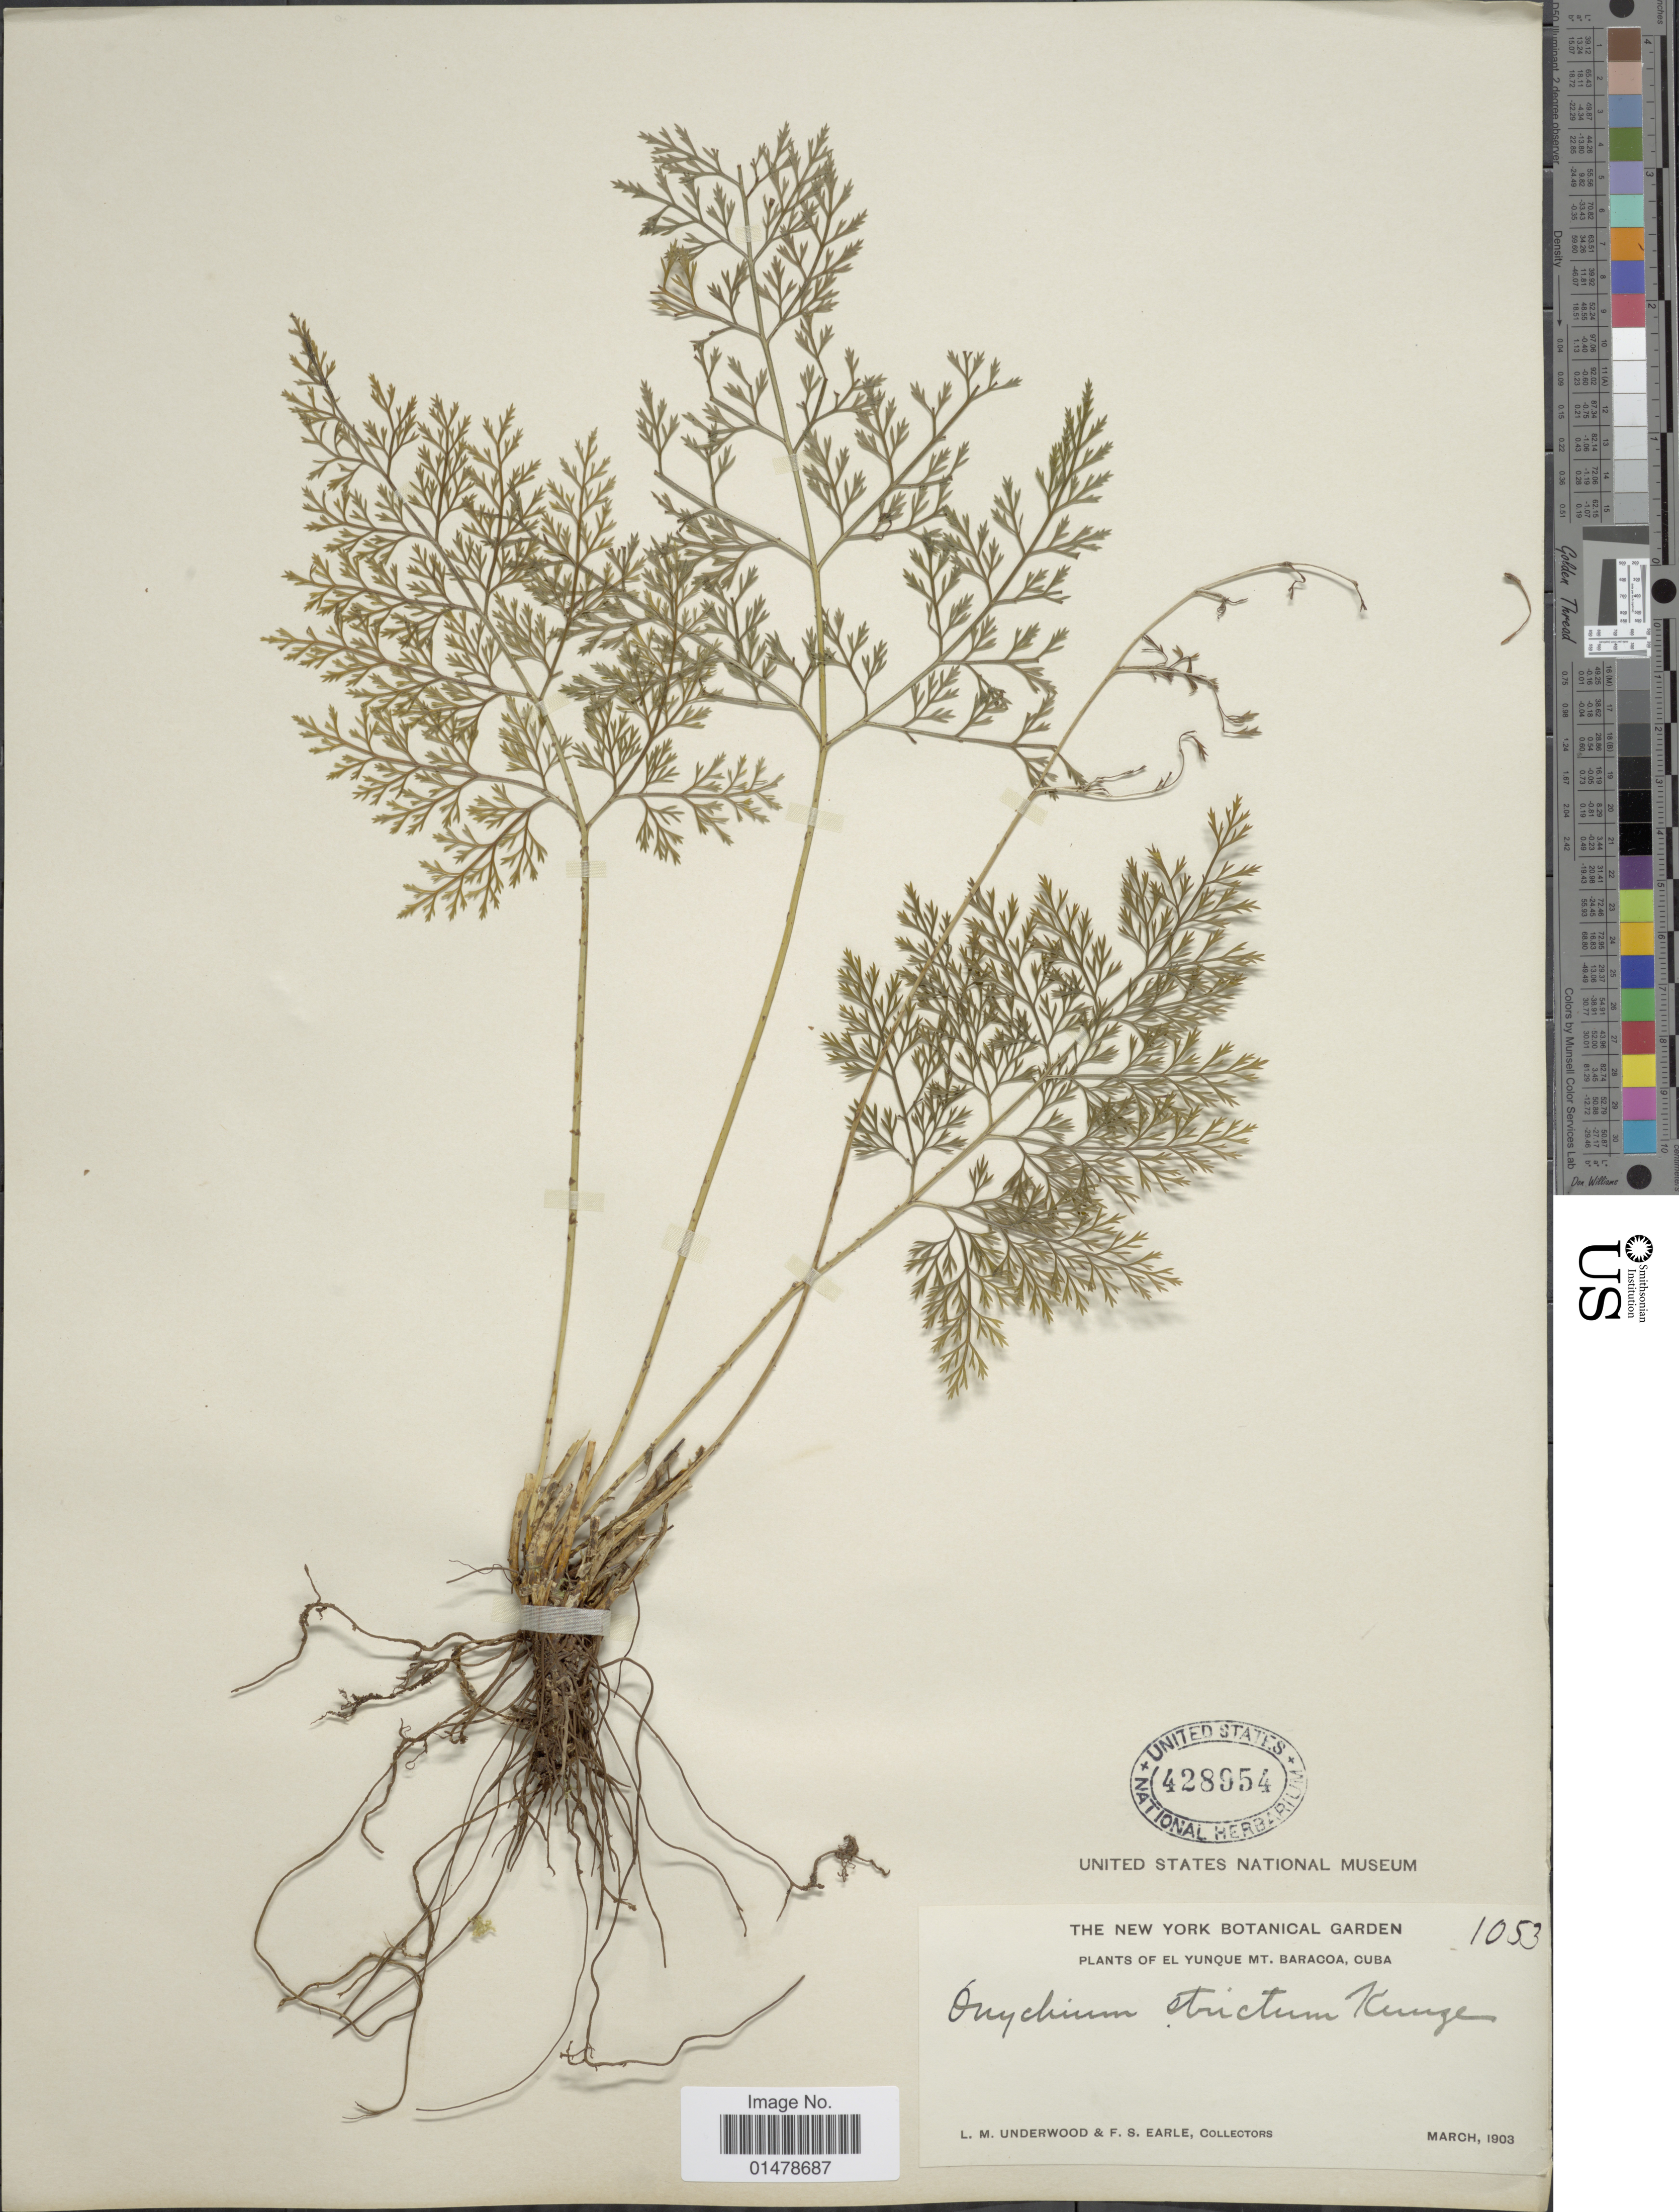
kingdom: Plantae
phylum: Tracheophyta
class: Polypodiopsida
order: Polypodiales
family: Pteridaceae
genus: Pteris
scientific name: Pteris hexagona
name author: (L.) Proctor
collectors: L. M. Underwood & F. S. Earle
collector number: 1053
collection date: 1903-03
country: Cuba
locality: El Yunque Mt. Baracoa.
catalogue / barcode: US 428954